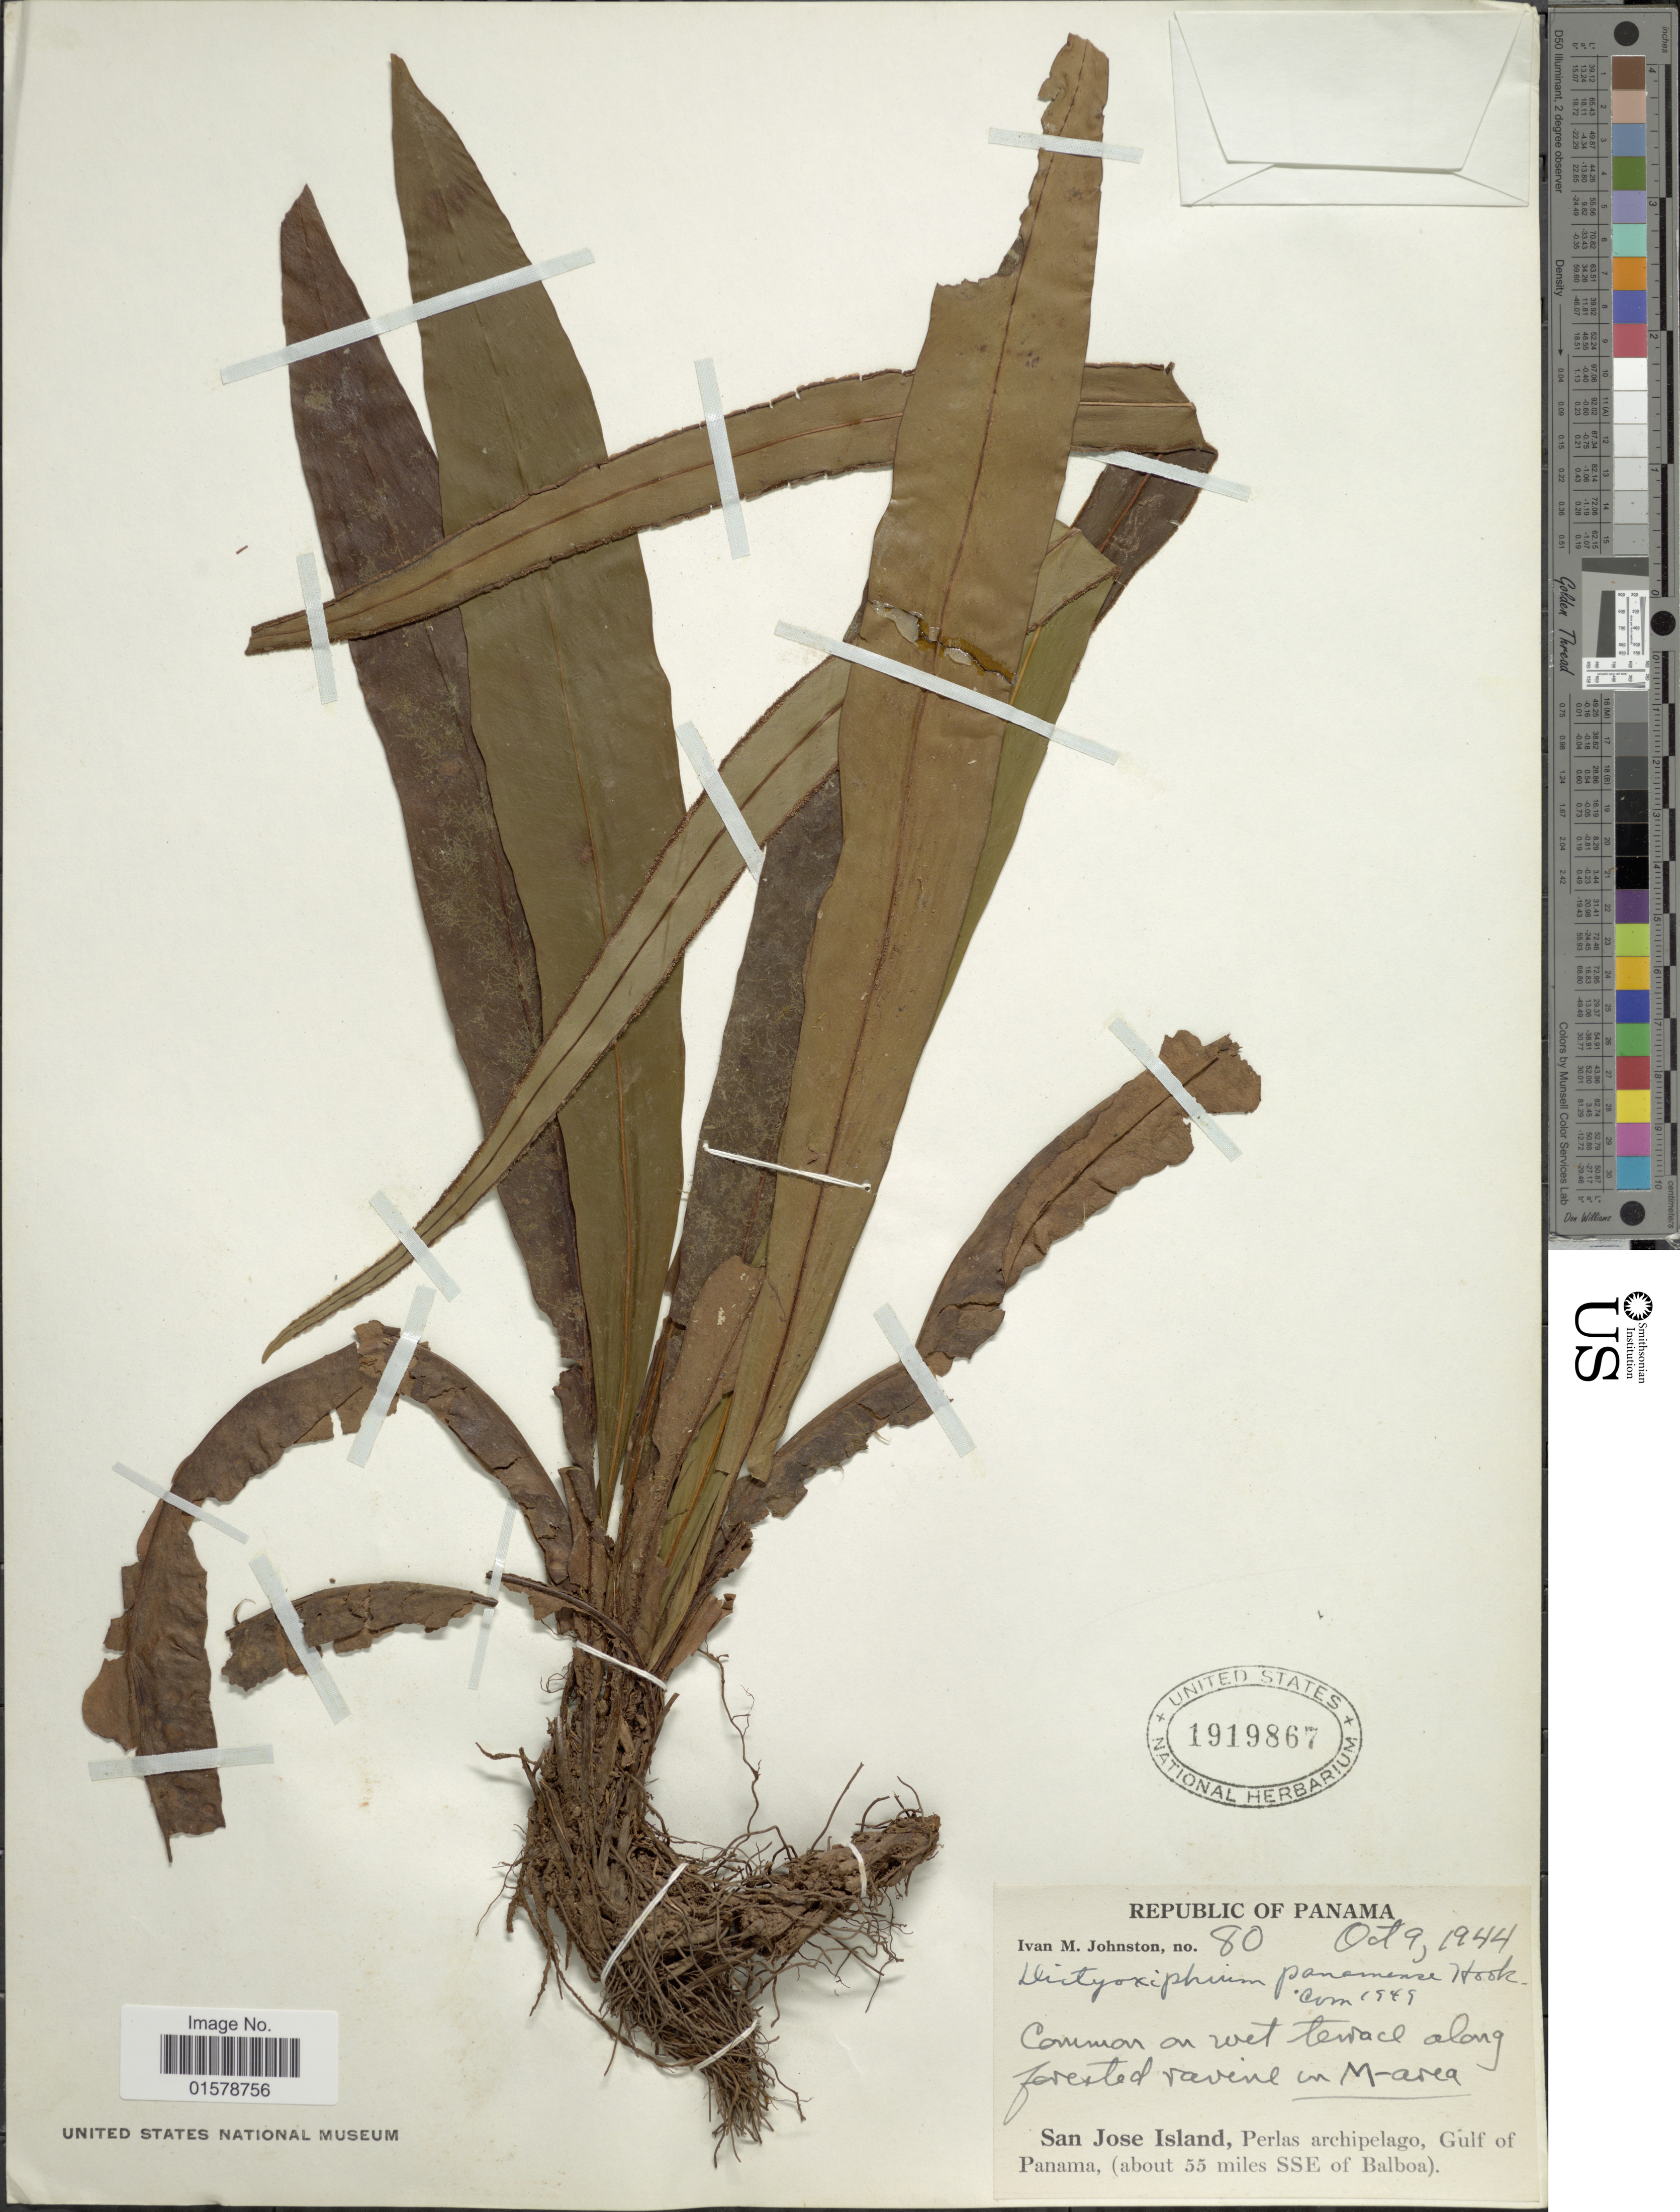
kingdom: Plantae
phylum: Tracheophyta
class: Polypodiopsida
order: Polypodiales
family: Tectariaceae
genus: Tectaria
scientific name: Tectaria panamensis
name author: (Hook.) R.M. Tryon & A.F. Tryon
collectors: I.M. Johnston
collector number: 80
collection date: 1944-10-09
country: Panama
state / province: Panamá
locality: Republic of Panama, San Jose Island, Perlas archipelago, Gulf of Panama (about 55 miles SSE of Balboa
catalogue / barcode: US 1919867